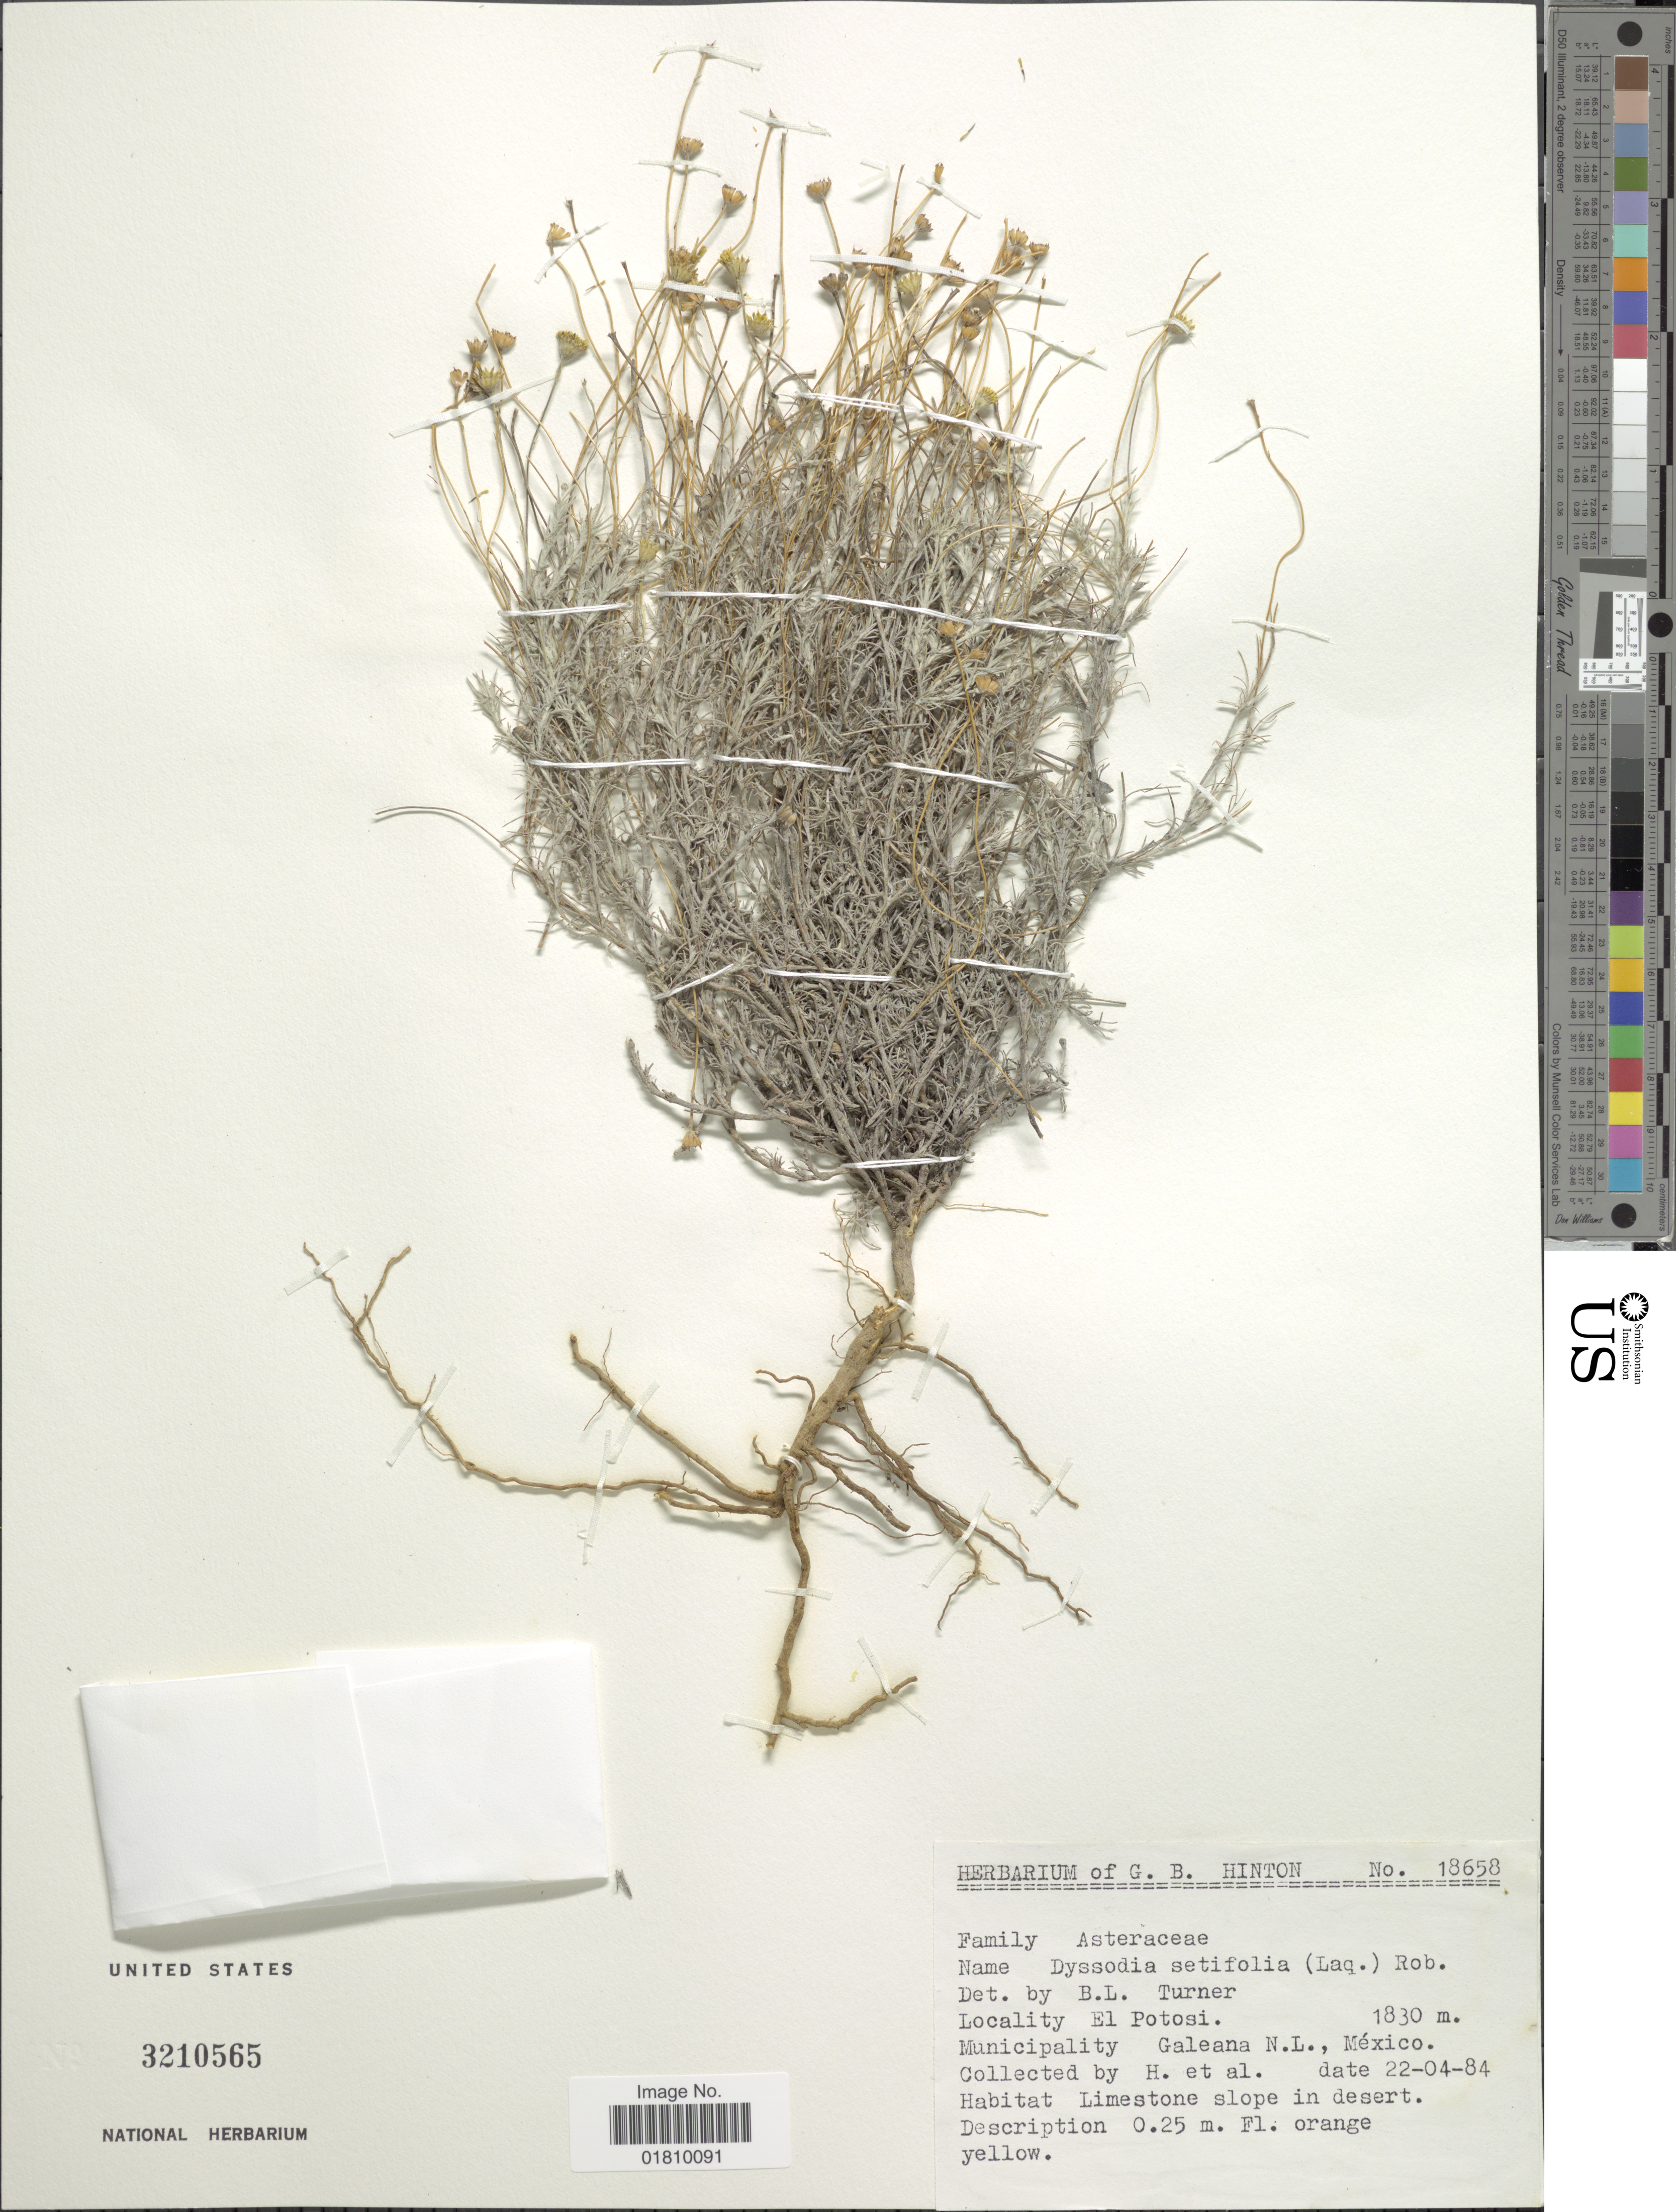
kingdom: Plantae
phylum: Tracheophyta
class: Magnoliopsida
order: Asterales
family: Asteraceae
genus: Thymophylla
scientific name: Thymophylla setifolia var. setifolia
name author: Lag.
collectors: G. B. Hinton & et al.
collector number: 18658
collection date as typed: Transcribed d/m/y: 22/4/84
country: Mexico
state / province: Nuevo León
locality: Galeana, limestone slope in desert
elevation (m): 1830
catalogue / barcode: US 3210565